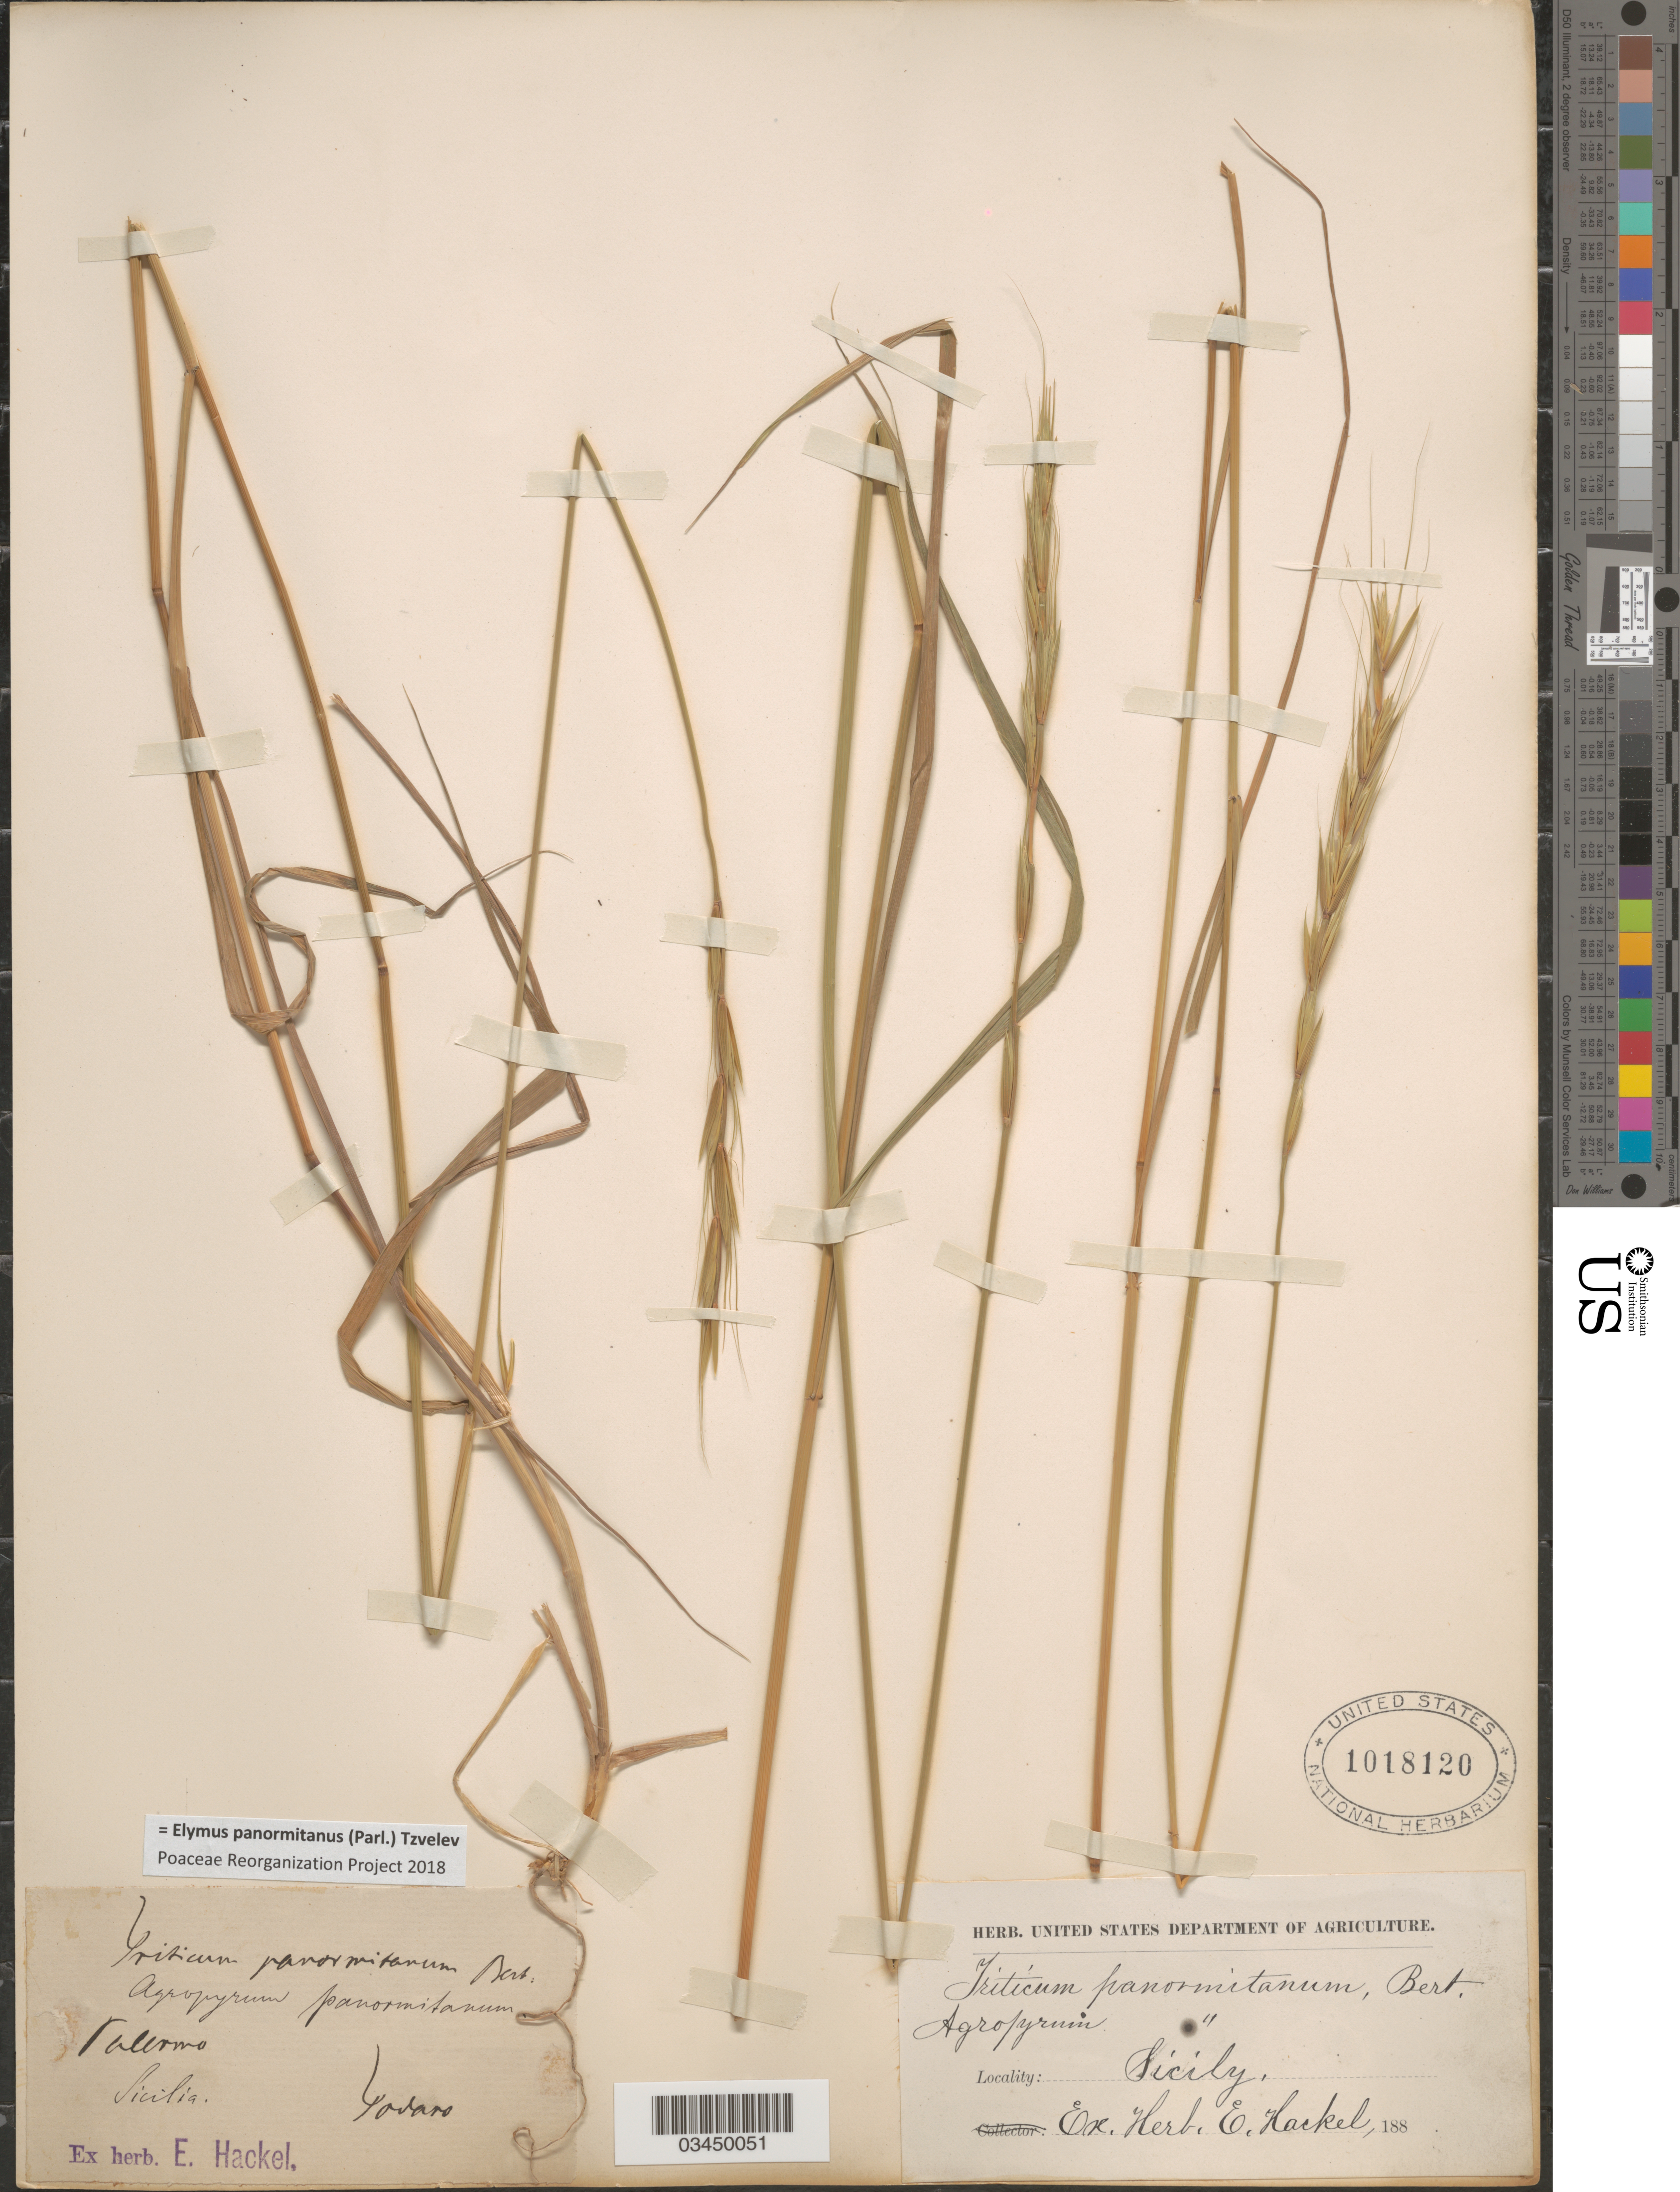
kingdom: Plantae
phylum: Tracheophyta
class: Liliopsida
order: Poales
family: Poaceae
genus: Elymus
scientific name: Elymus panormitanus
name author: (Parl.) Tzvelev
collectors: Todaro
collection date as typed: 188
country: Italy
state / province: Siciliana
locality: Palermo. Sicilia.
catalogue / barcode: US 1018120